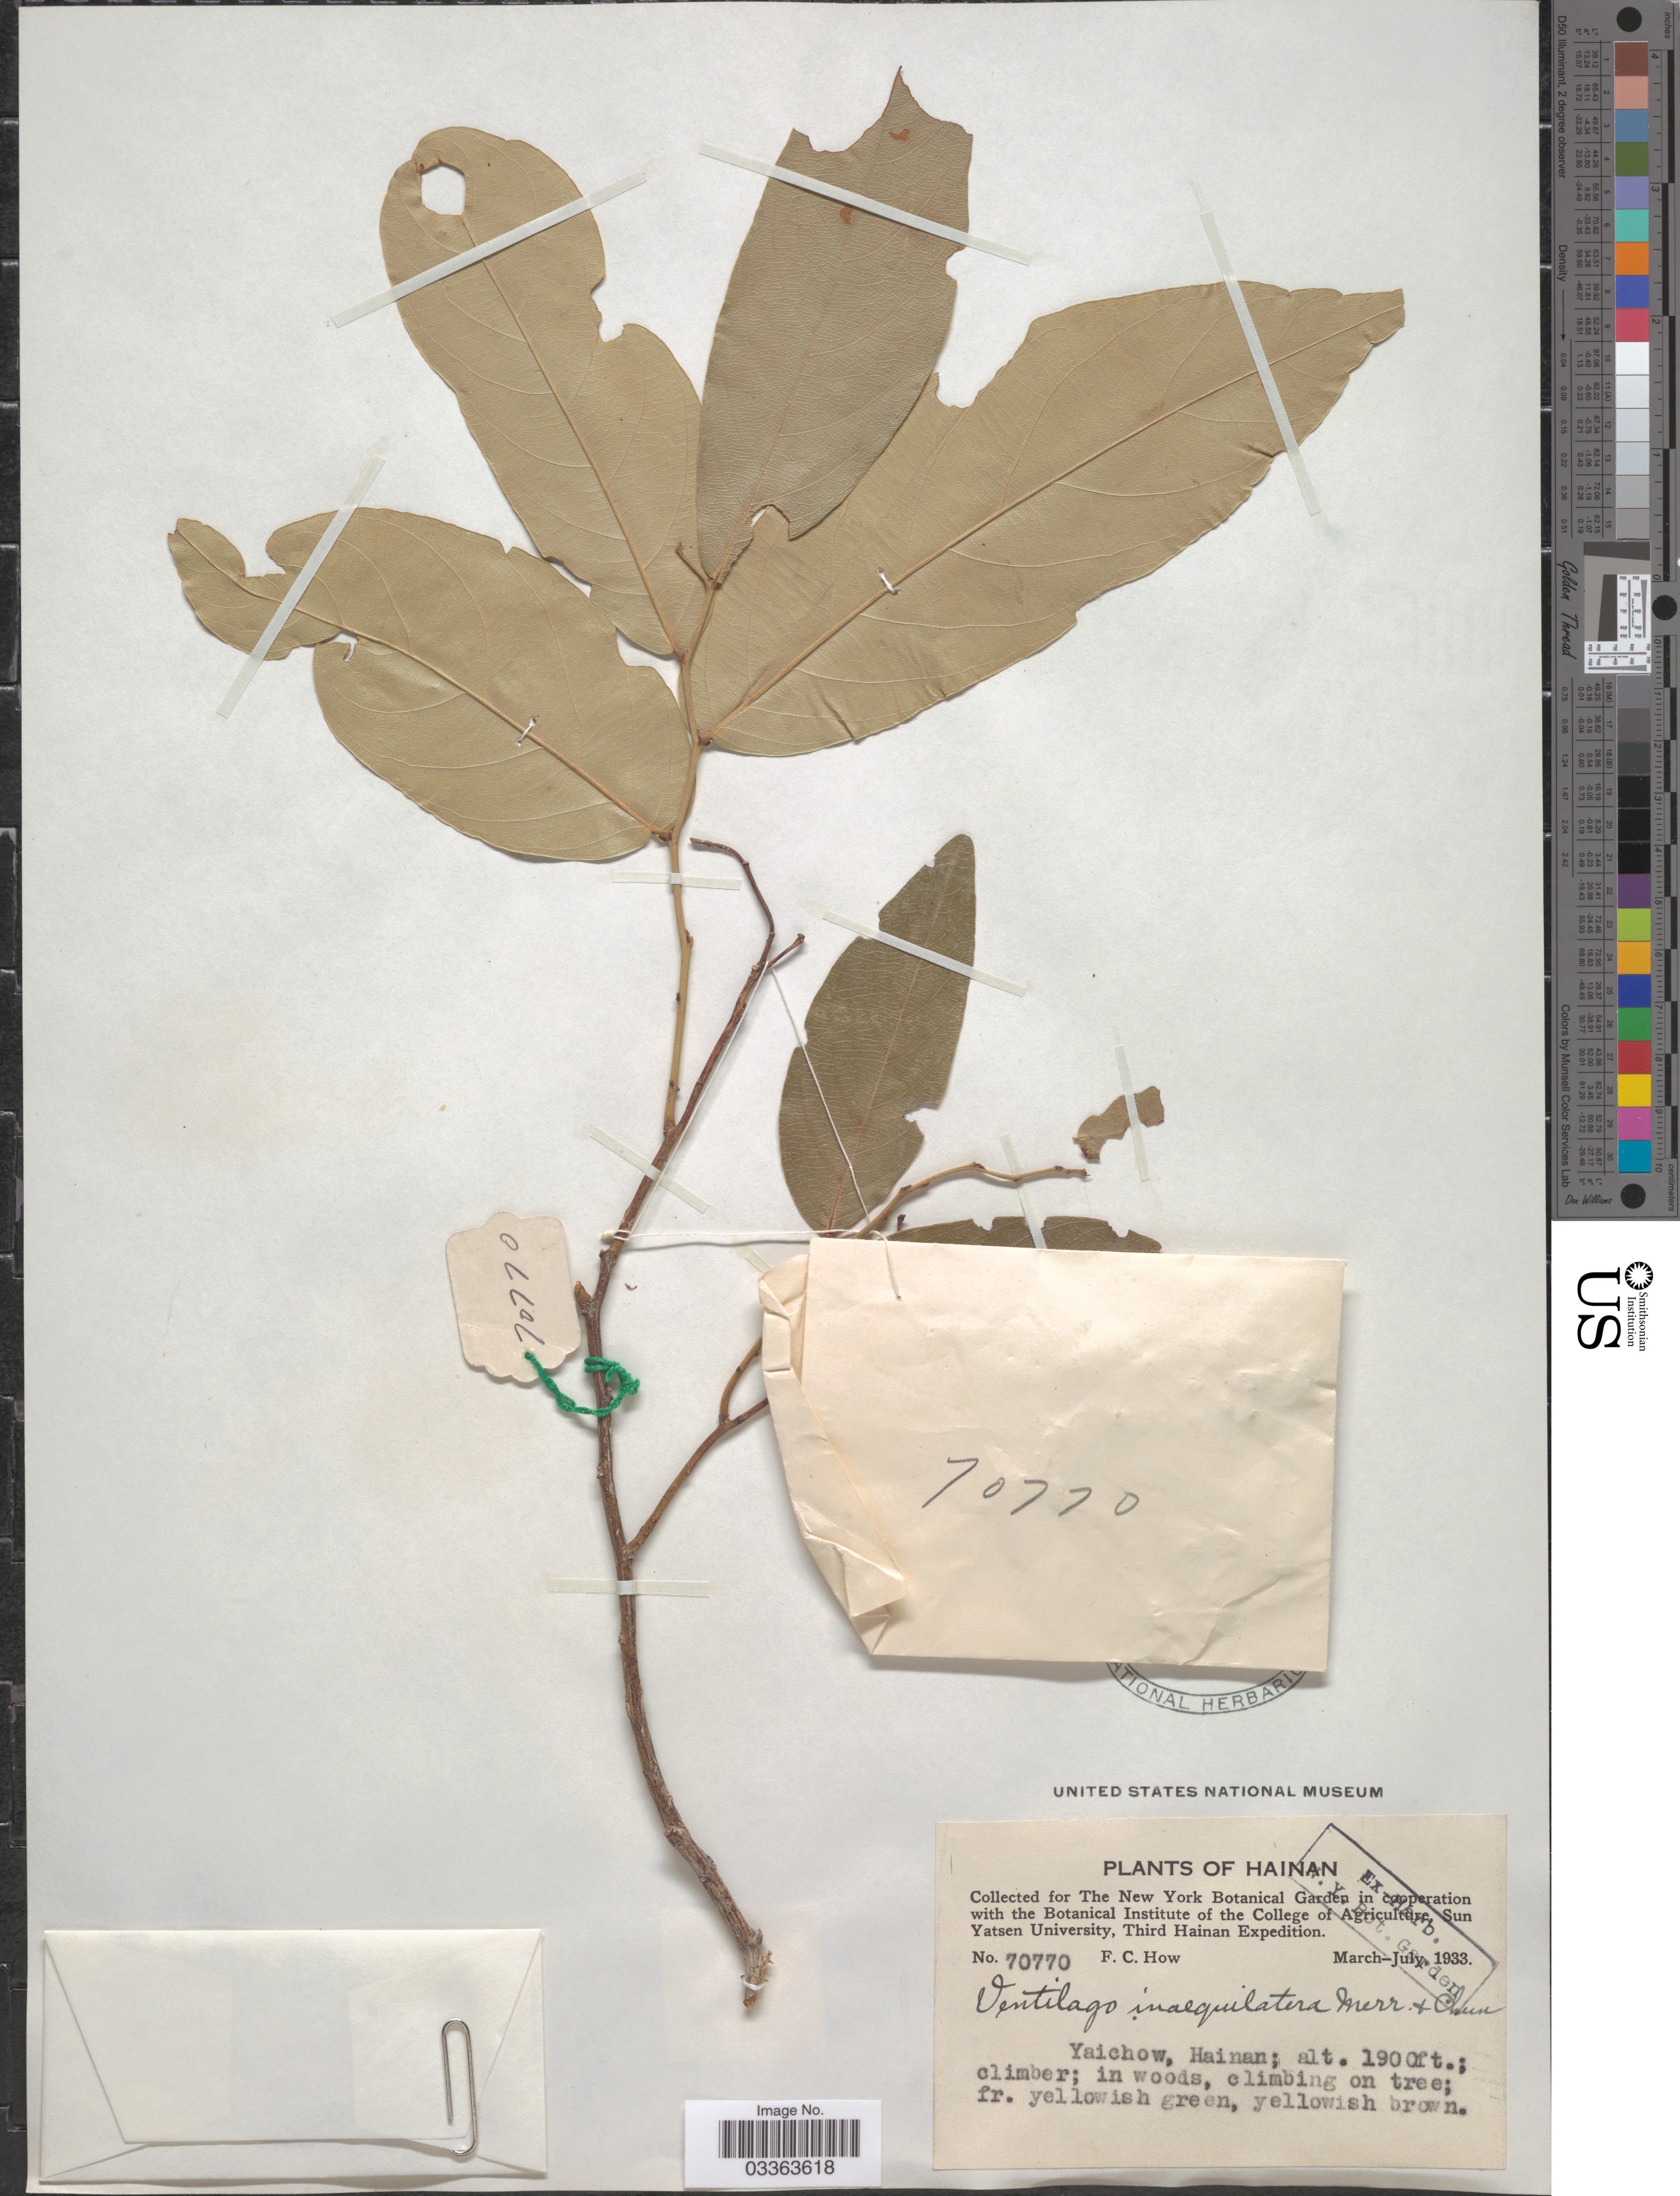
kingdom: Plantae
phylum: Tracheophyta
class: Magnoliopsida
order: Rosales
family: Rhamnaceae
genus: Ventilago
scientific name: Ventilago inaequilateralis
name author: Merr. & Chun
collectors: F. C. How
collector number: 70770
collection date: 1933-03/1933-07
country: China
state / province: Hainan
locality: Yaichow.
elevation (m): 579